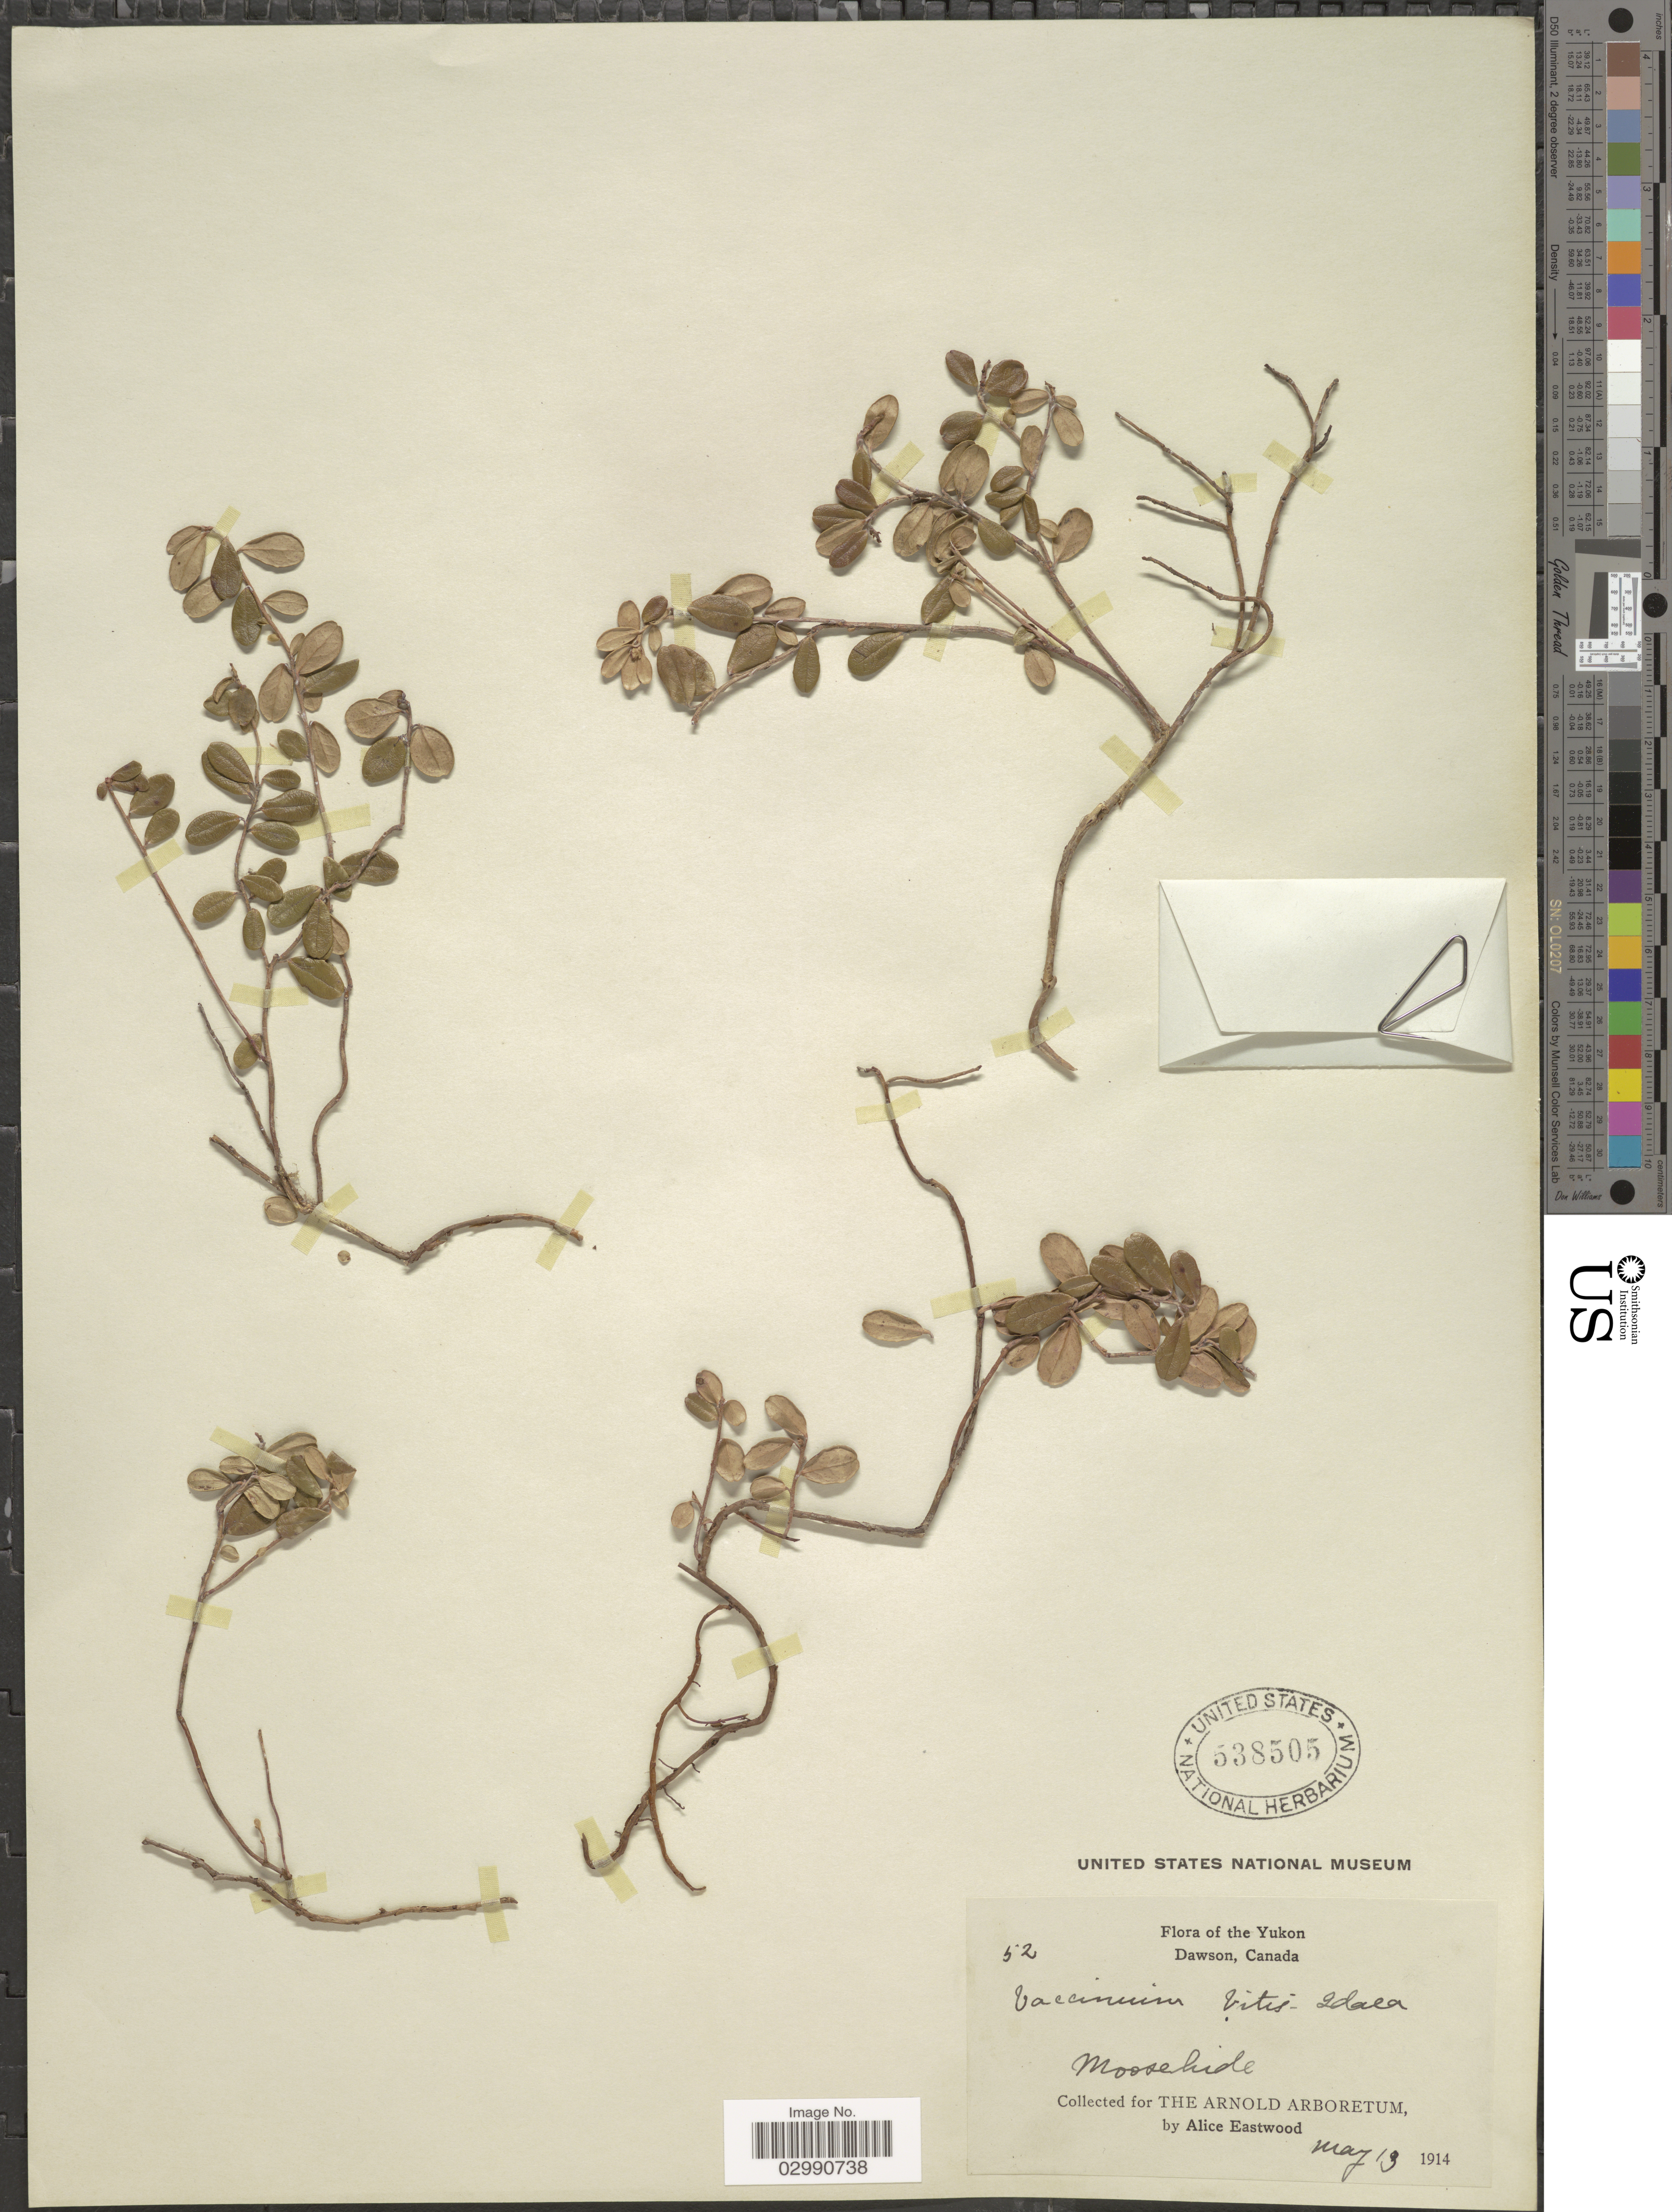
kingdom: Plantae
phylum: Tracheophyta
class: Magnoliopsida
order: Ericales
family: Ericaceae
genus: Vaccinium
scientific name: Vaccinium vitis-idaea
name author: L.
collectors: A. Eastwood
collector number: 52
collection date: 1914-05-13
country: Canada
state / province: Yukon Territory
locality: The Yukon, Dawson, Moosehide.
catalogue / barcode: US 538505